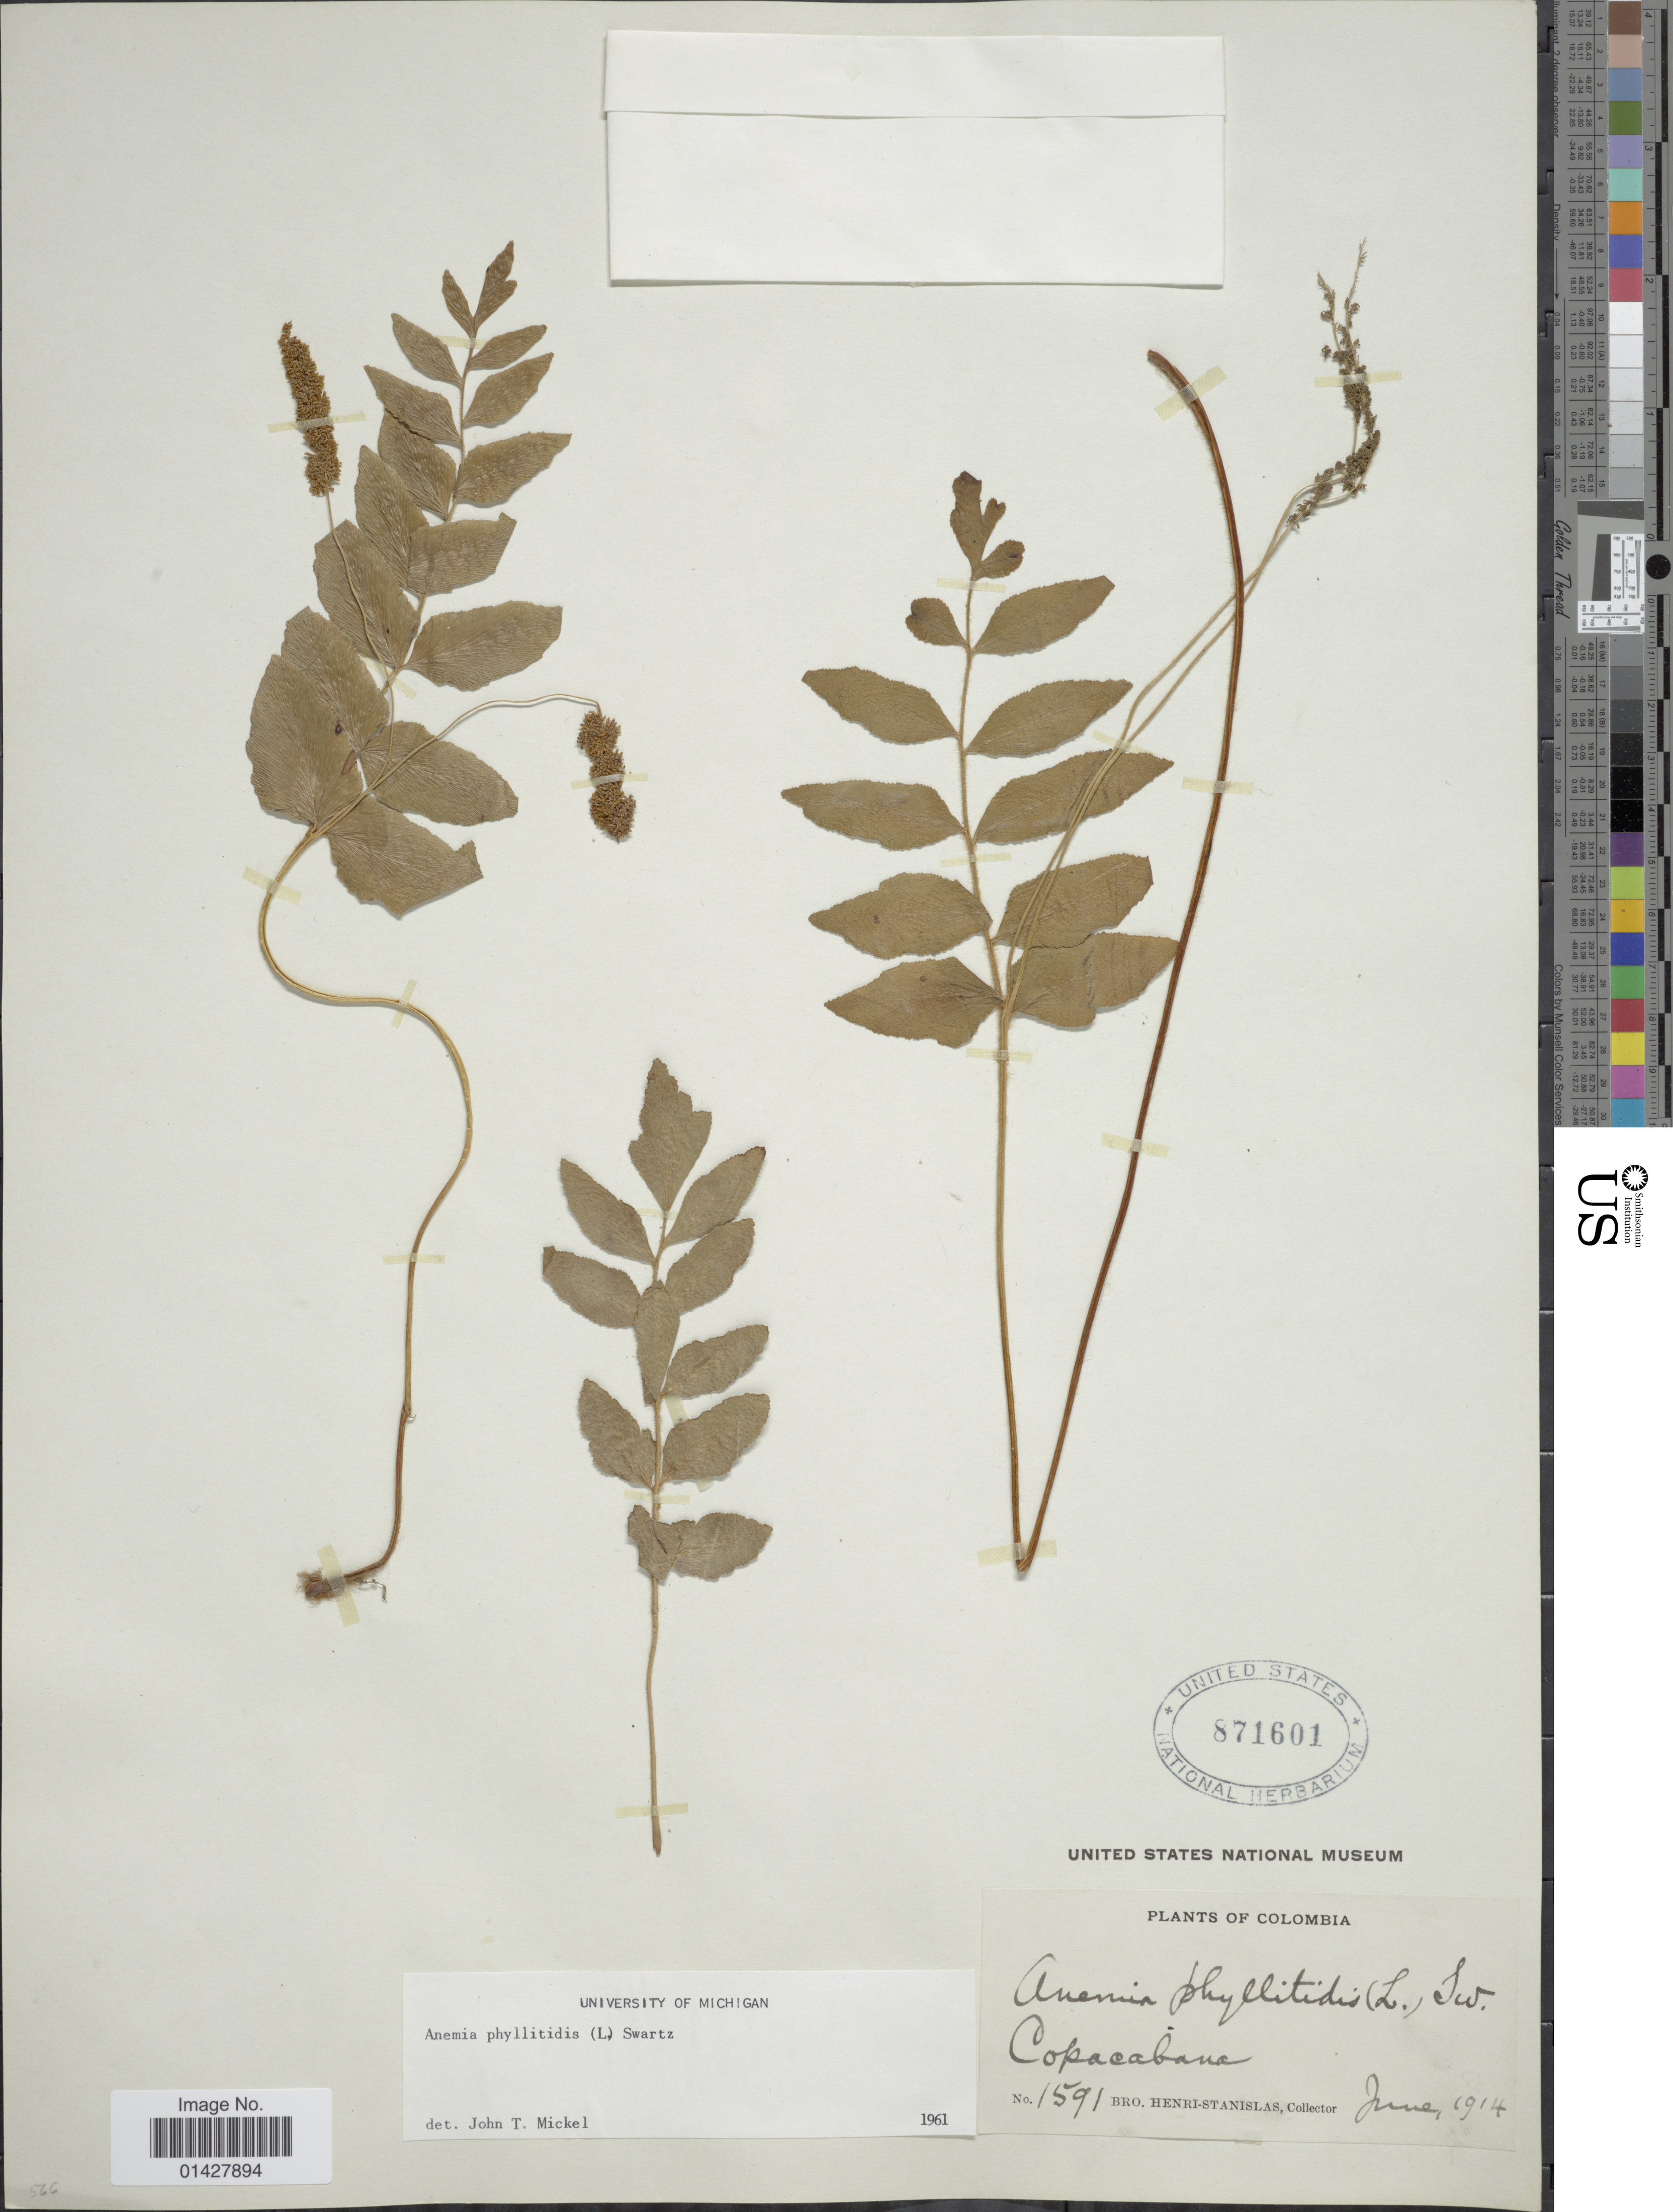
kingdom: Plantae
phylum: Tracheophyta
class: Polypodiopsida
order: Schizaeales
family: Anemiaceae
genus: Anemia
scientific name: Anemia phyllitidis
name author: (L.) Sw.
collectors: Henri-Stanislas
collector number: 1591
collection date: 1914-06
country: Colombia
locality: Copacabana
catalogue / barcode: US 871601